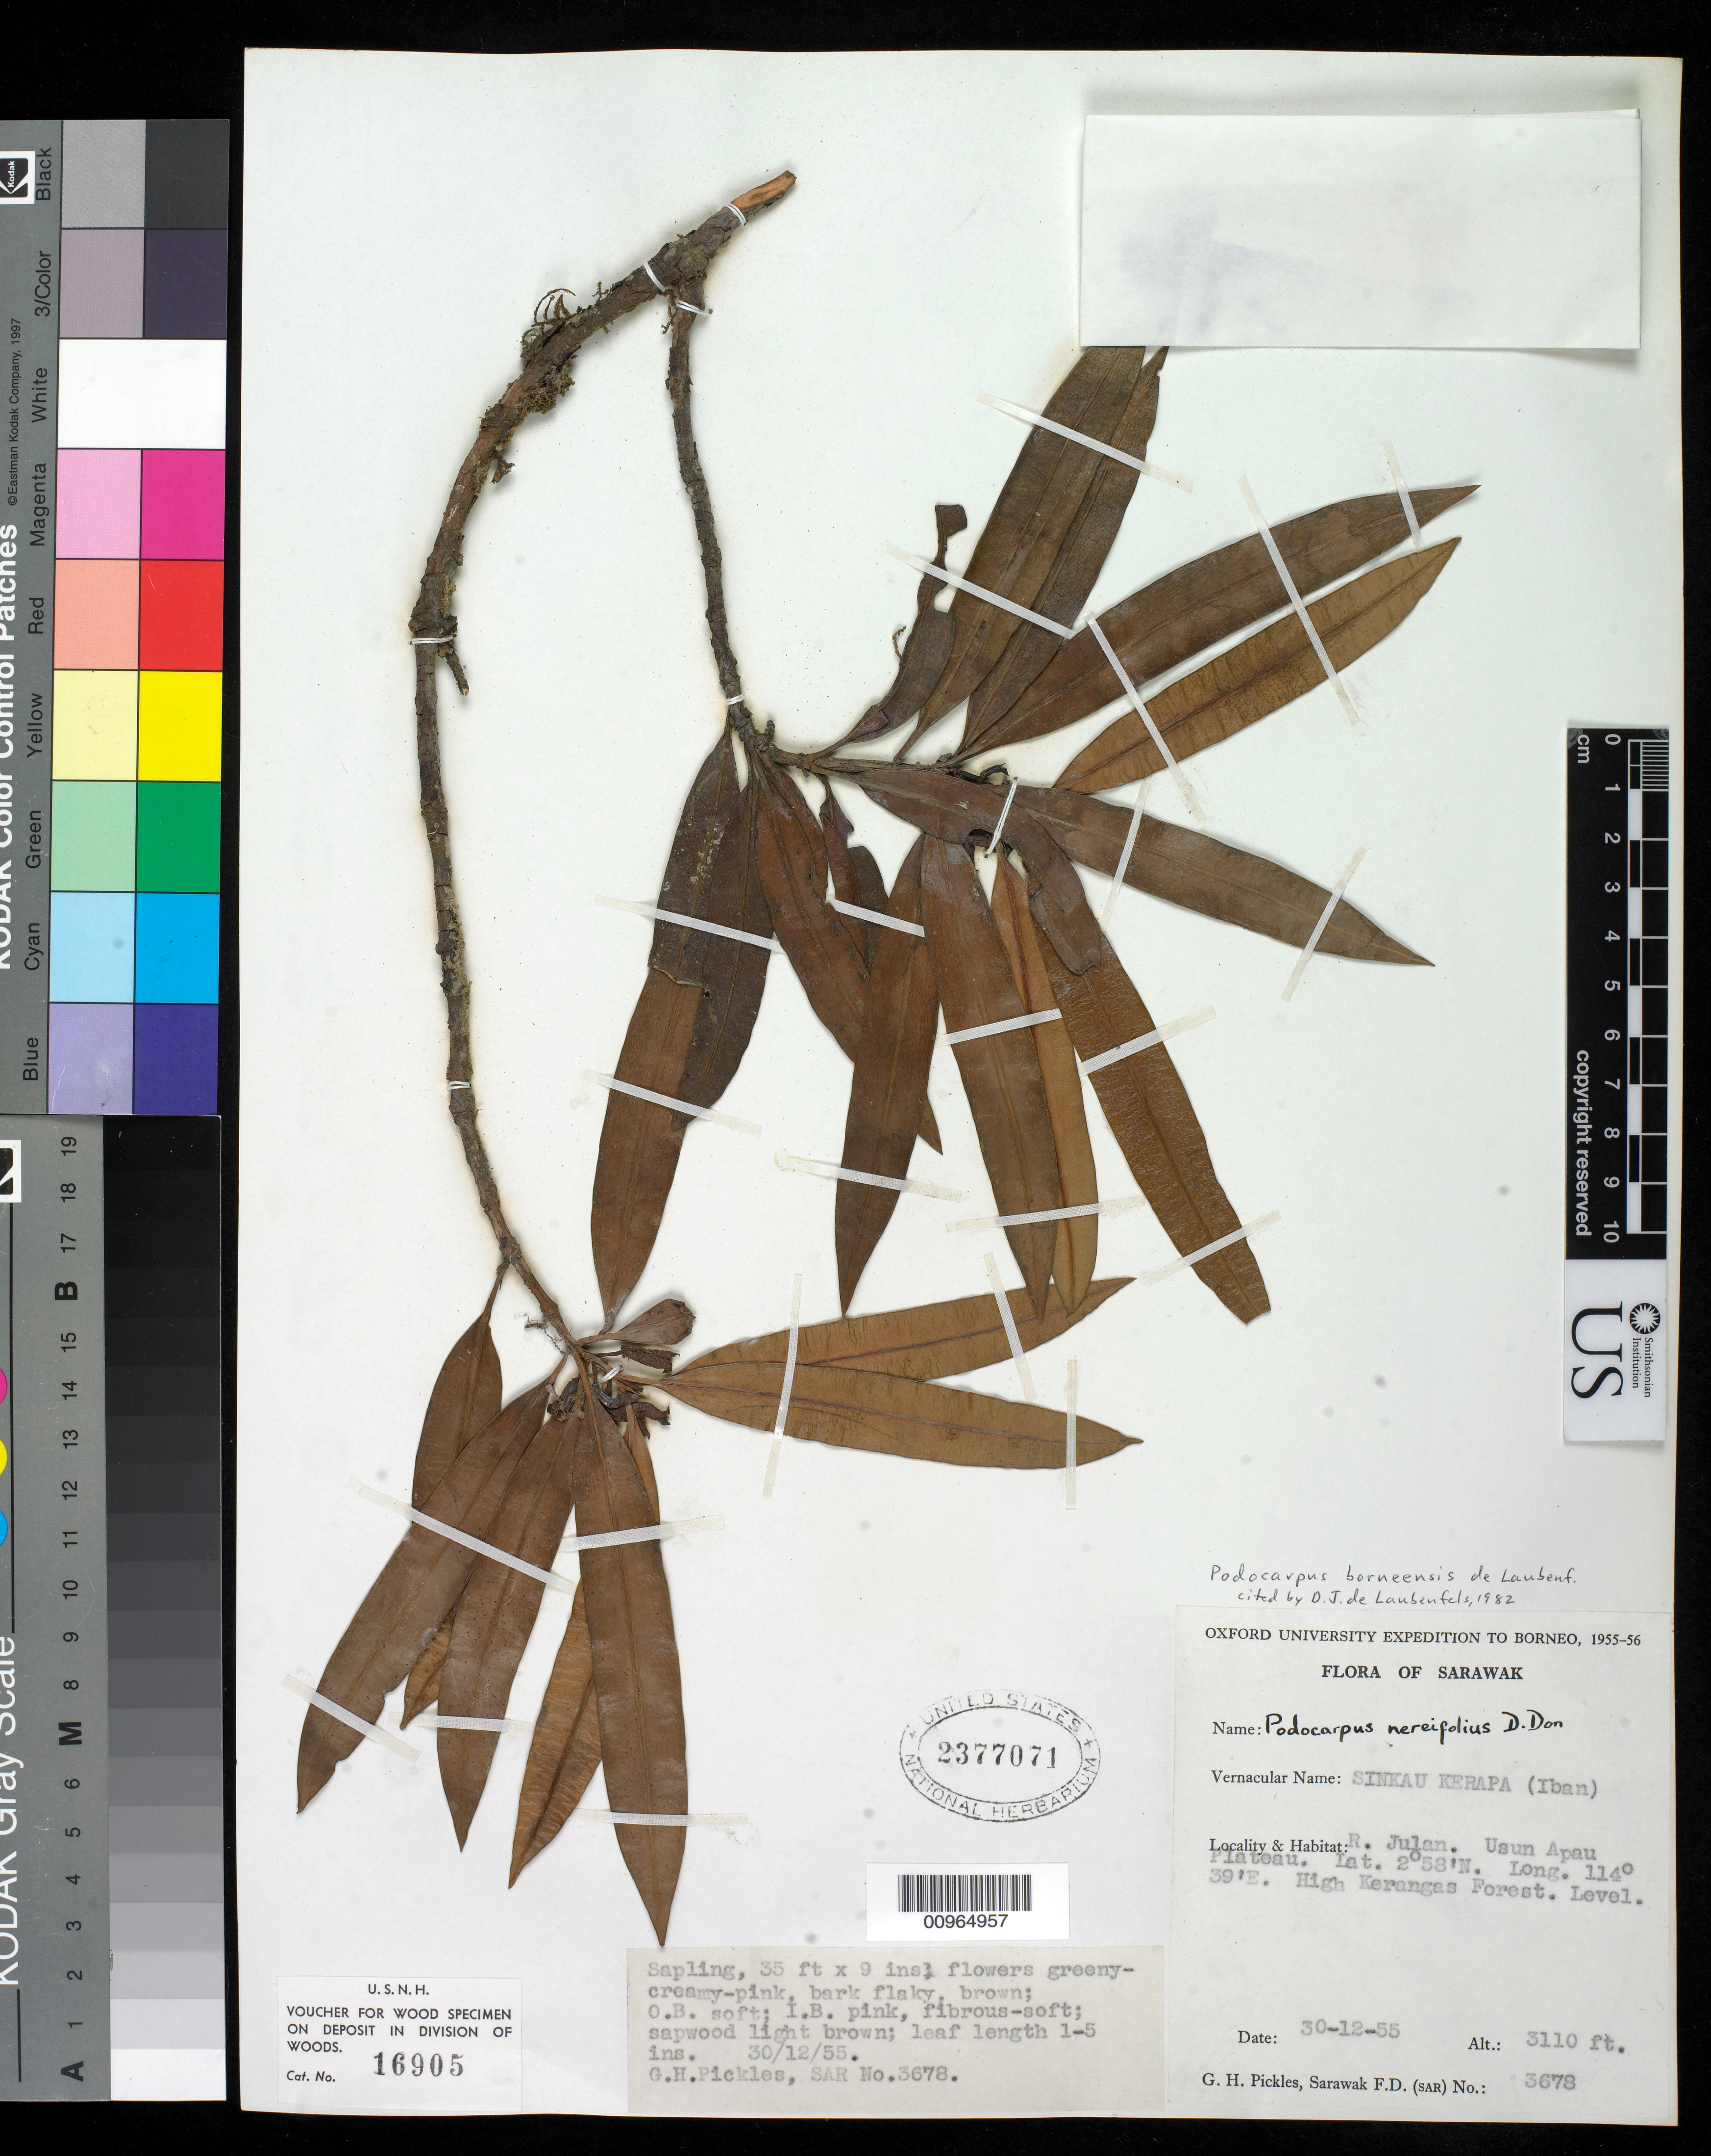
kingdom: Plantae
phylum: Tracheophyta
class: Pinopsida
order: Pinales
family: Podocarpaceae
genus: Podocarpus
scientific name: Podocarpus borneensis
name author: de Laub.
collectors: G. Pickles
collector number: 3678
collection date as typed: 30 Dec 1955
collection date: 1955-12-30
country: Malaysia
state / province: Sarawak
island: Borneo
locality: River Julan. Usun Apau Plateau. High Kerangas forest. Level.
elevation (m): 948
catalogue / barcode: US 2377071